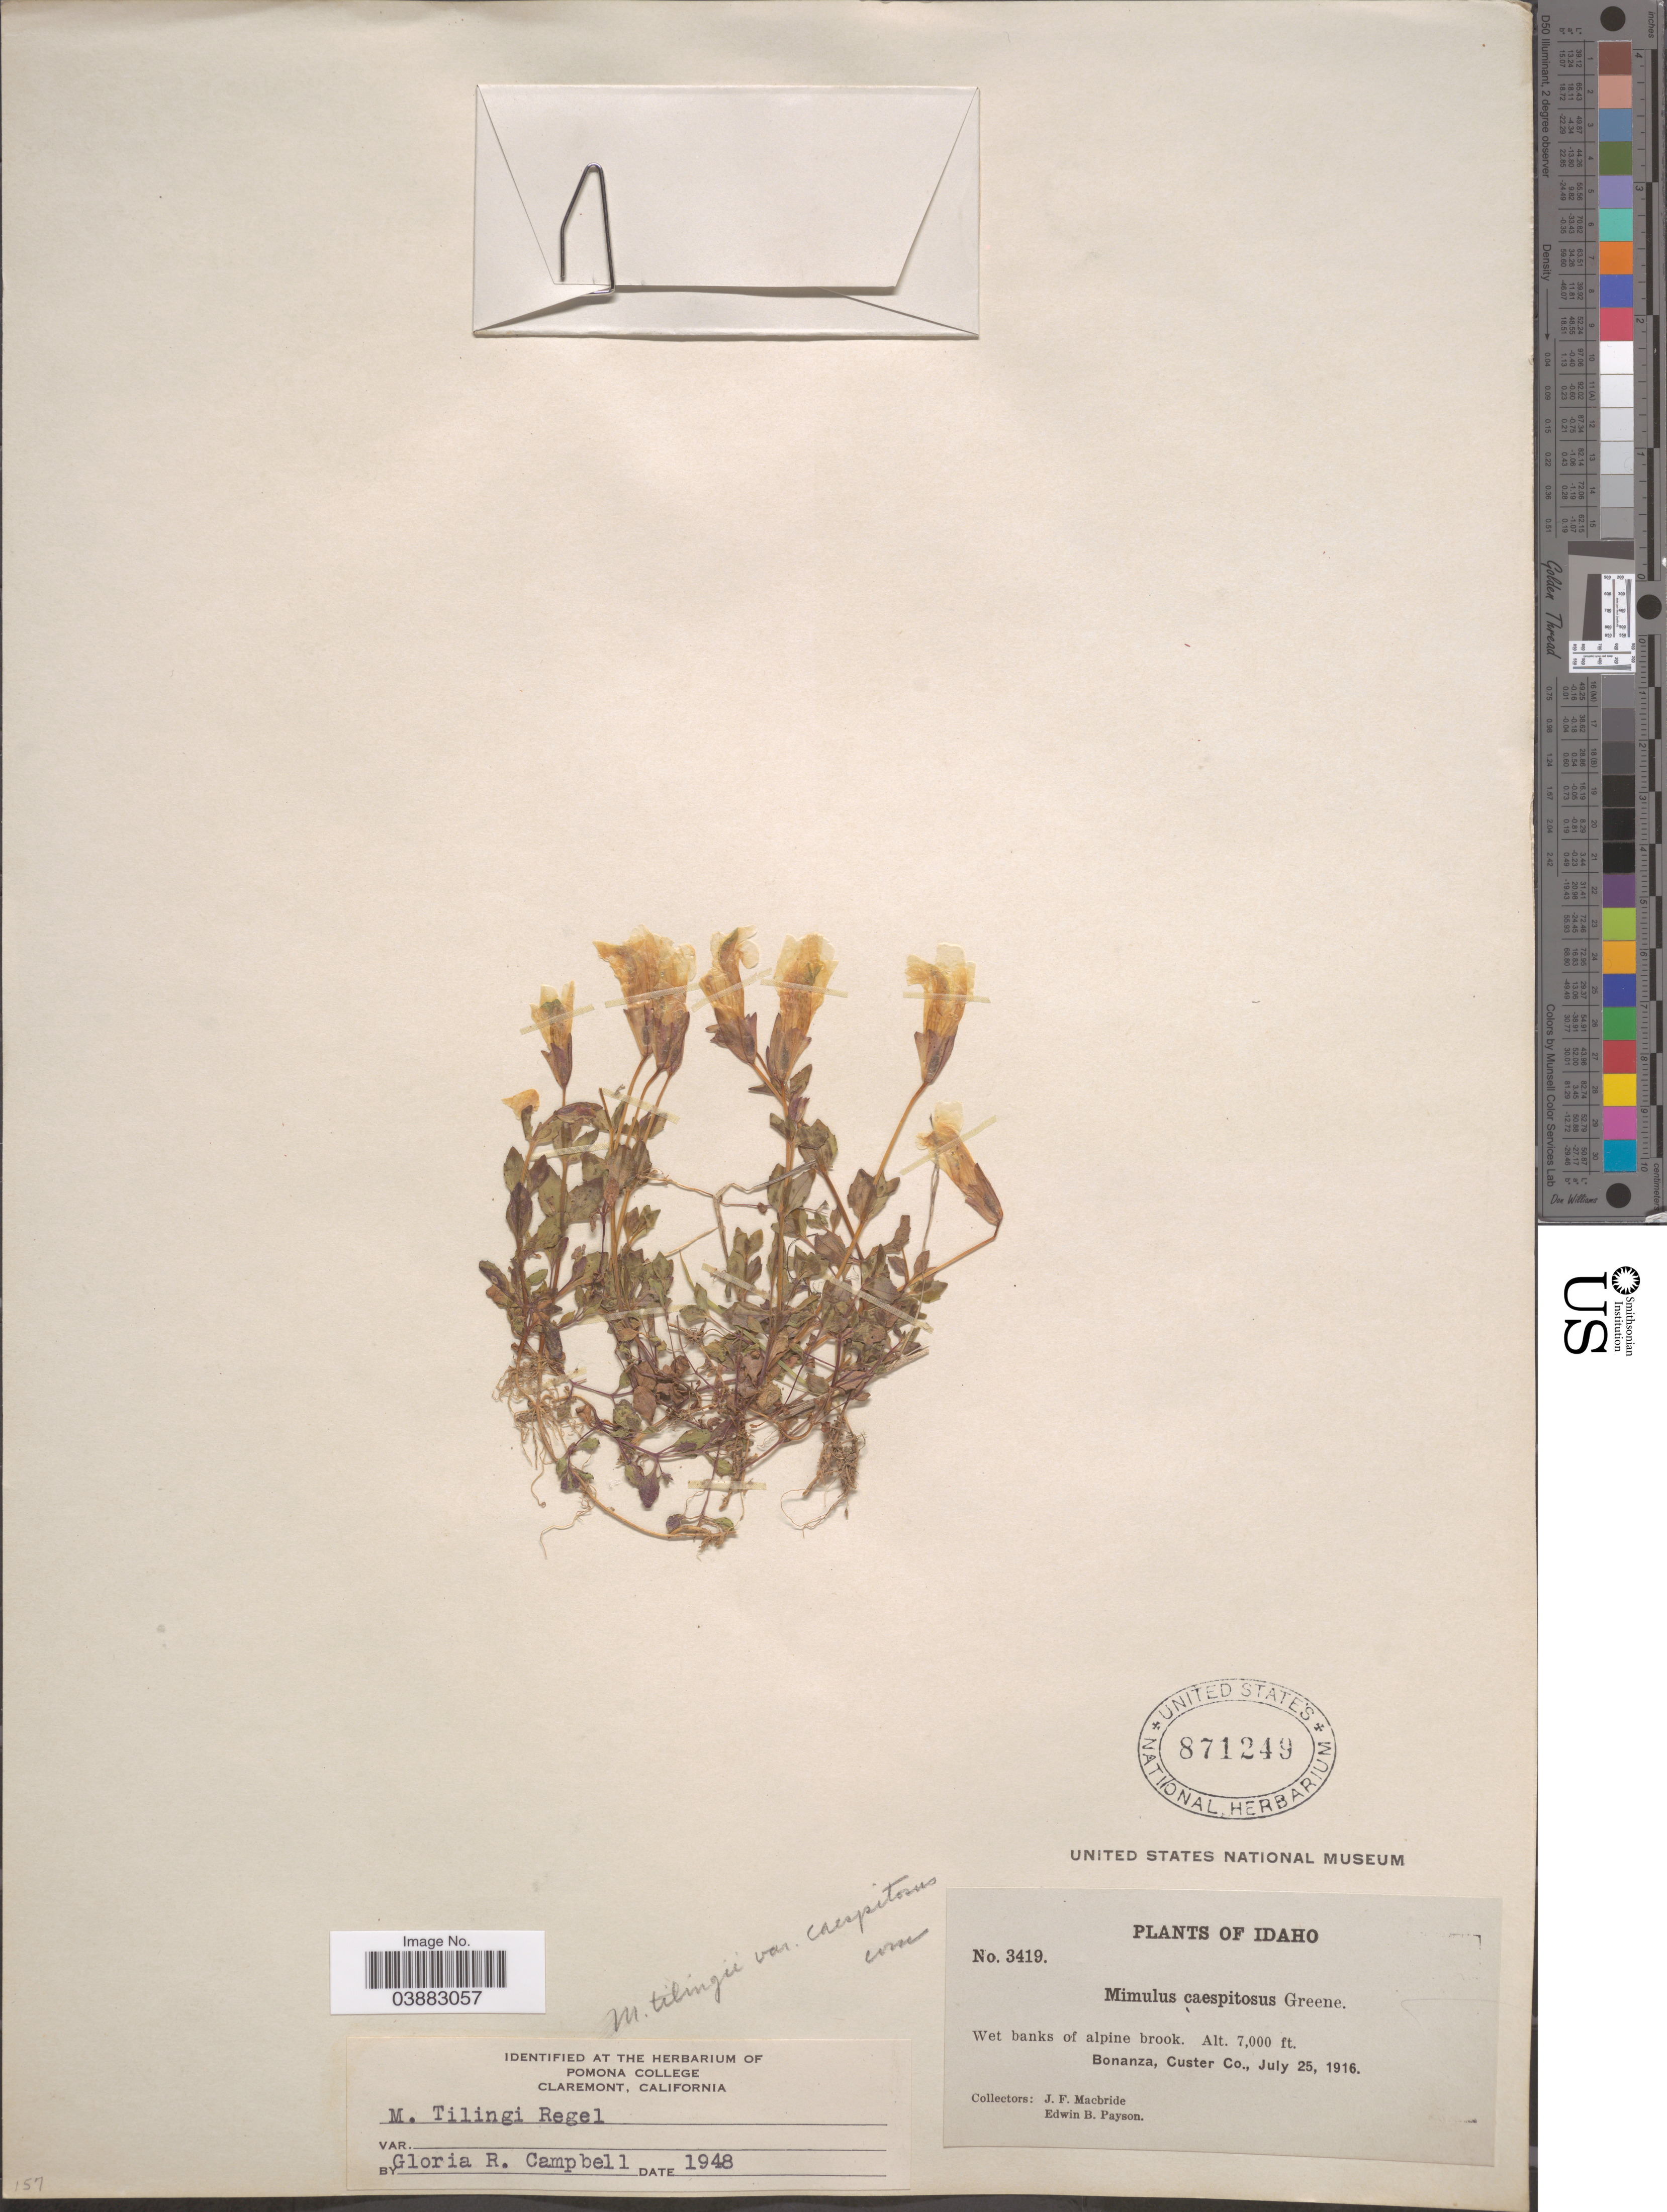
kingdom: Plantae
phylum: Tracheophyta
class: Magnoliopsida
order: Lamiales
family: Phrymaceae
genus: Mimulus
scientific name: Mimulus tilingii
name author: Regel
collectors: J. F. Macbride & E. B. Payson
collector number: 3419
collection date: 1916-07-24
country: United States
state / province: Idaho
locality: Wet banks of alpine brook. Bonanza, Custer Co.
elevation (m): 2134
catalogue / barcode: US 871249